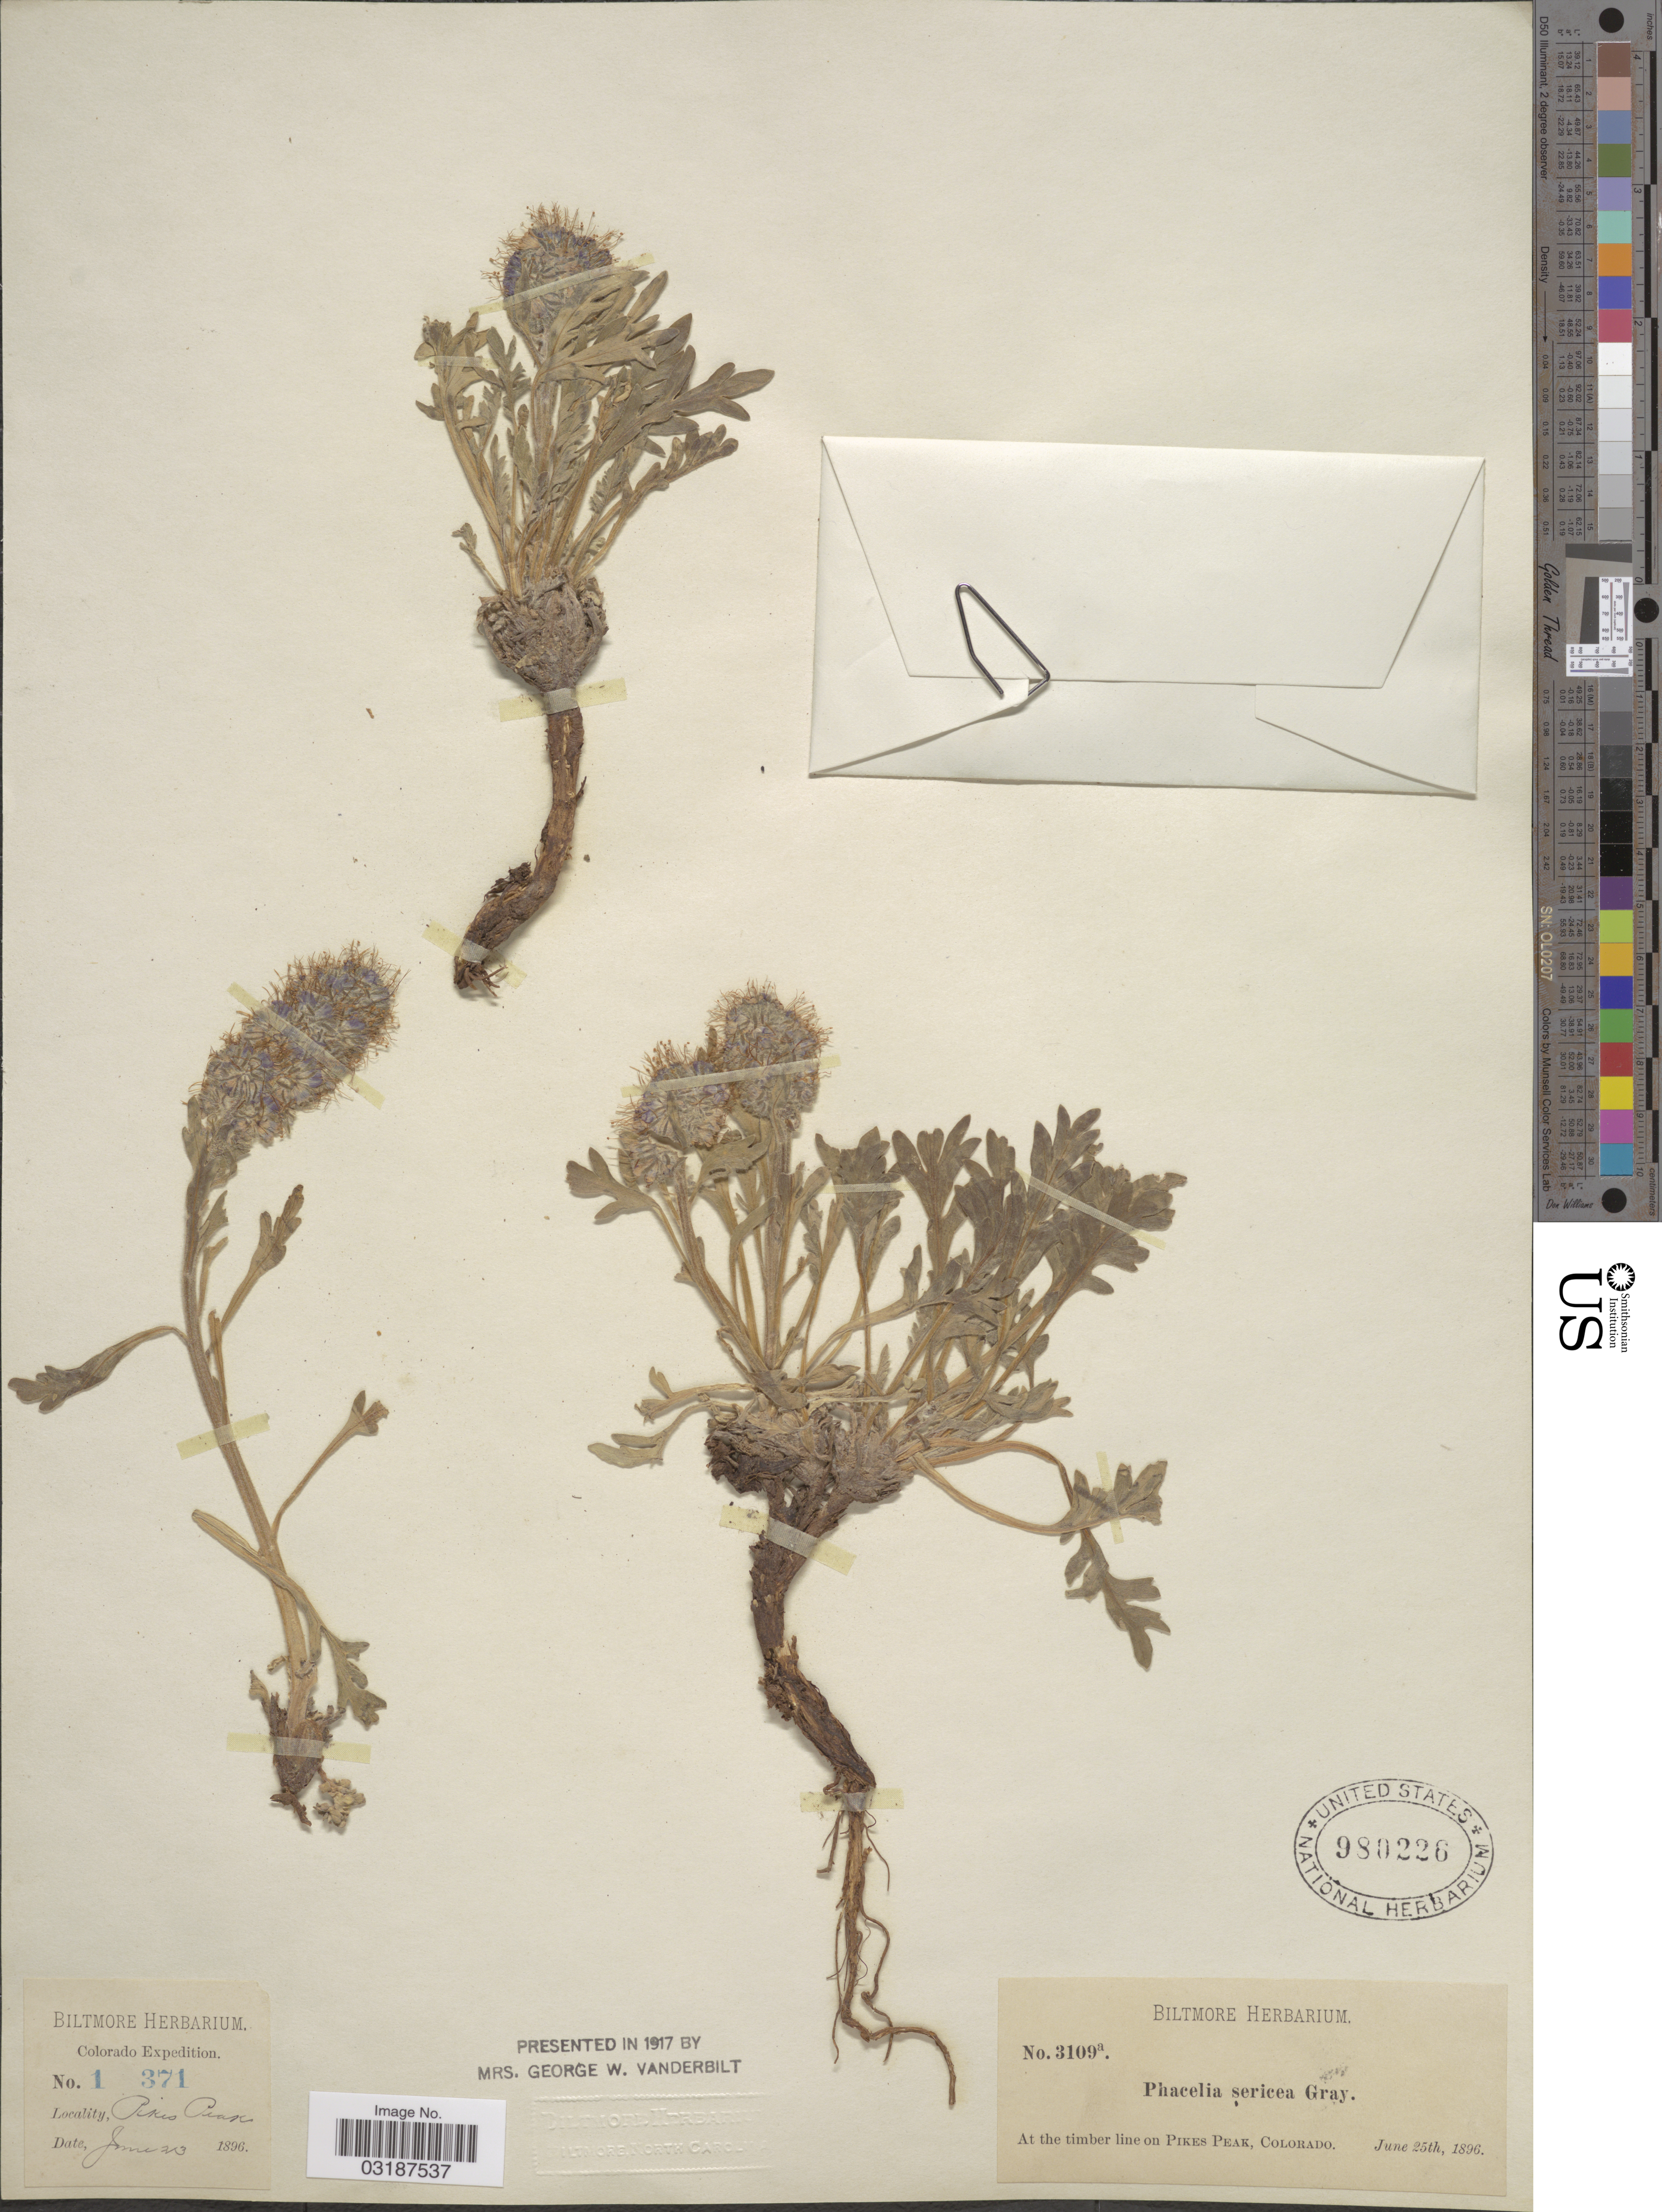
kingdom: Plantae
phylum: Tracheophyta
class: Magnoliopsida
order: Boraginales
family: Hydrophyllaceae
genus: Phacelia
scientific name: Phacelia sericea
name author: (Graham) A. Gray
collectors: ex herb. Biltmore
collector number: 1371/3109a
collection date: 1896-06-23/1896-06-25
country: United States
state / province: Colorado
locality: At the timber line on PIKES PEAK.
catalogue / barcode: US 980226